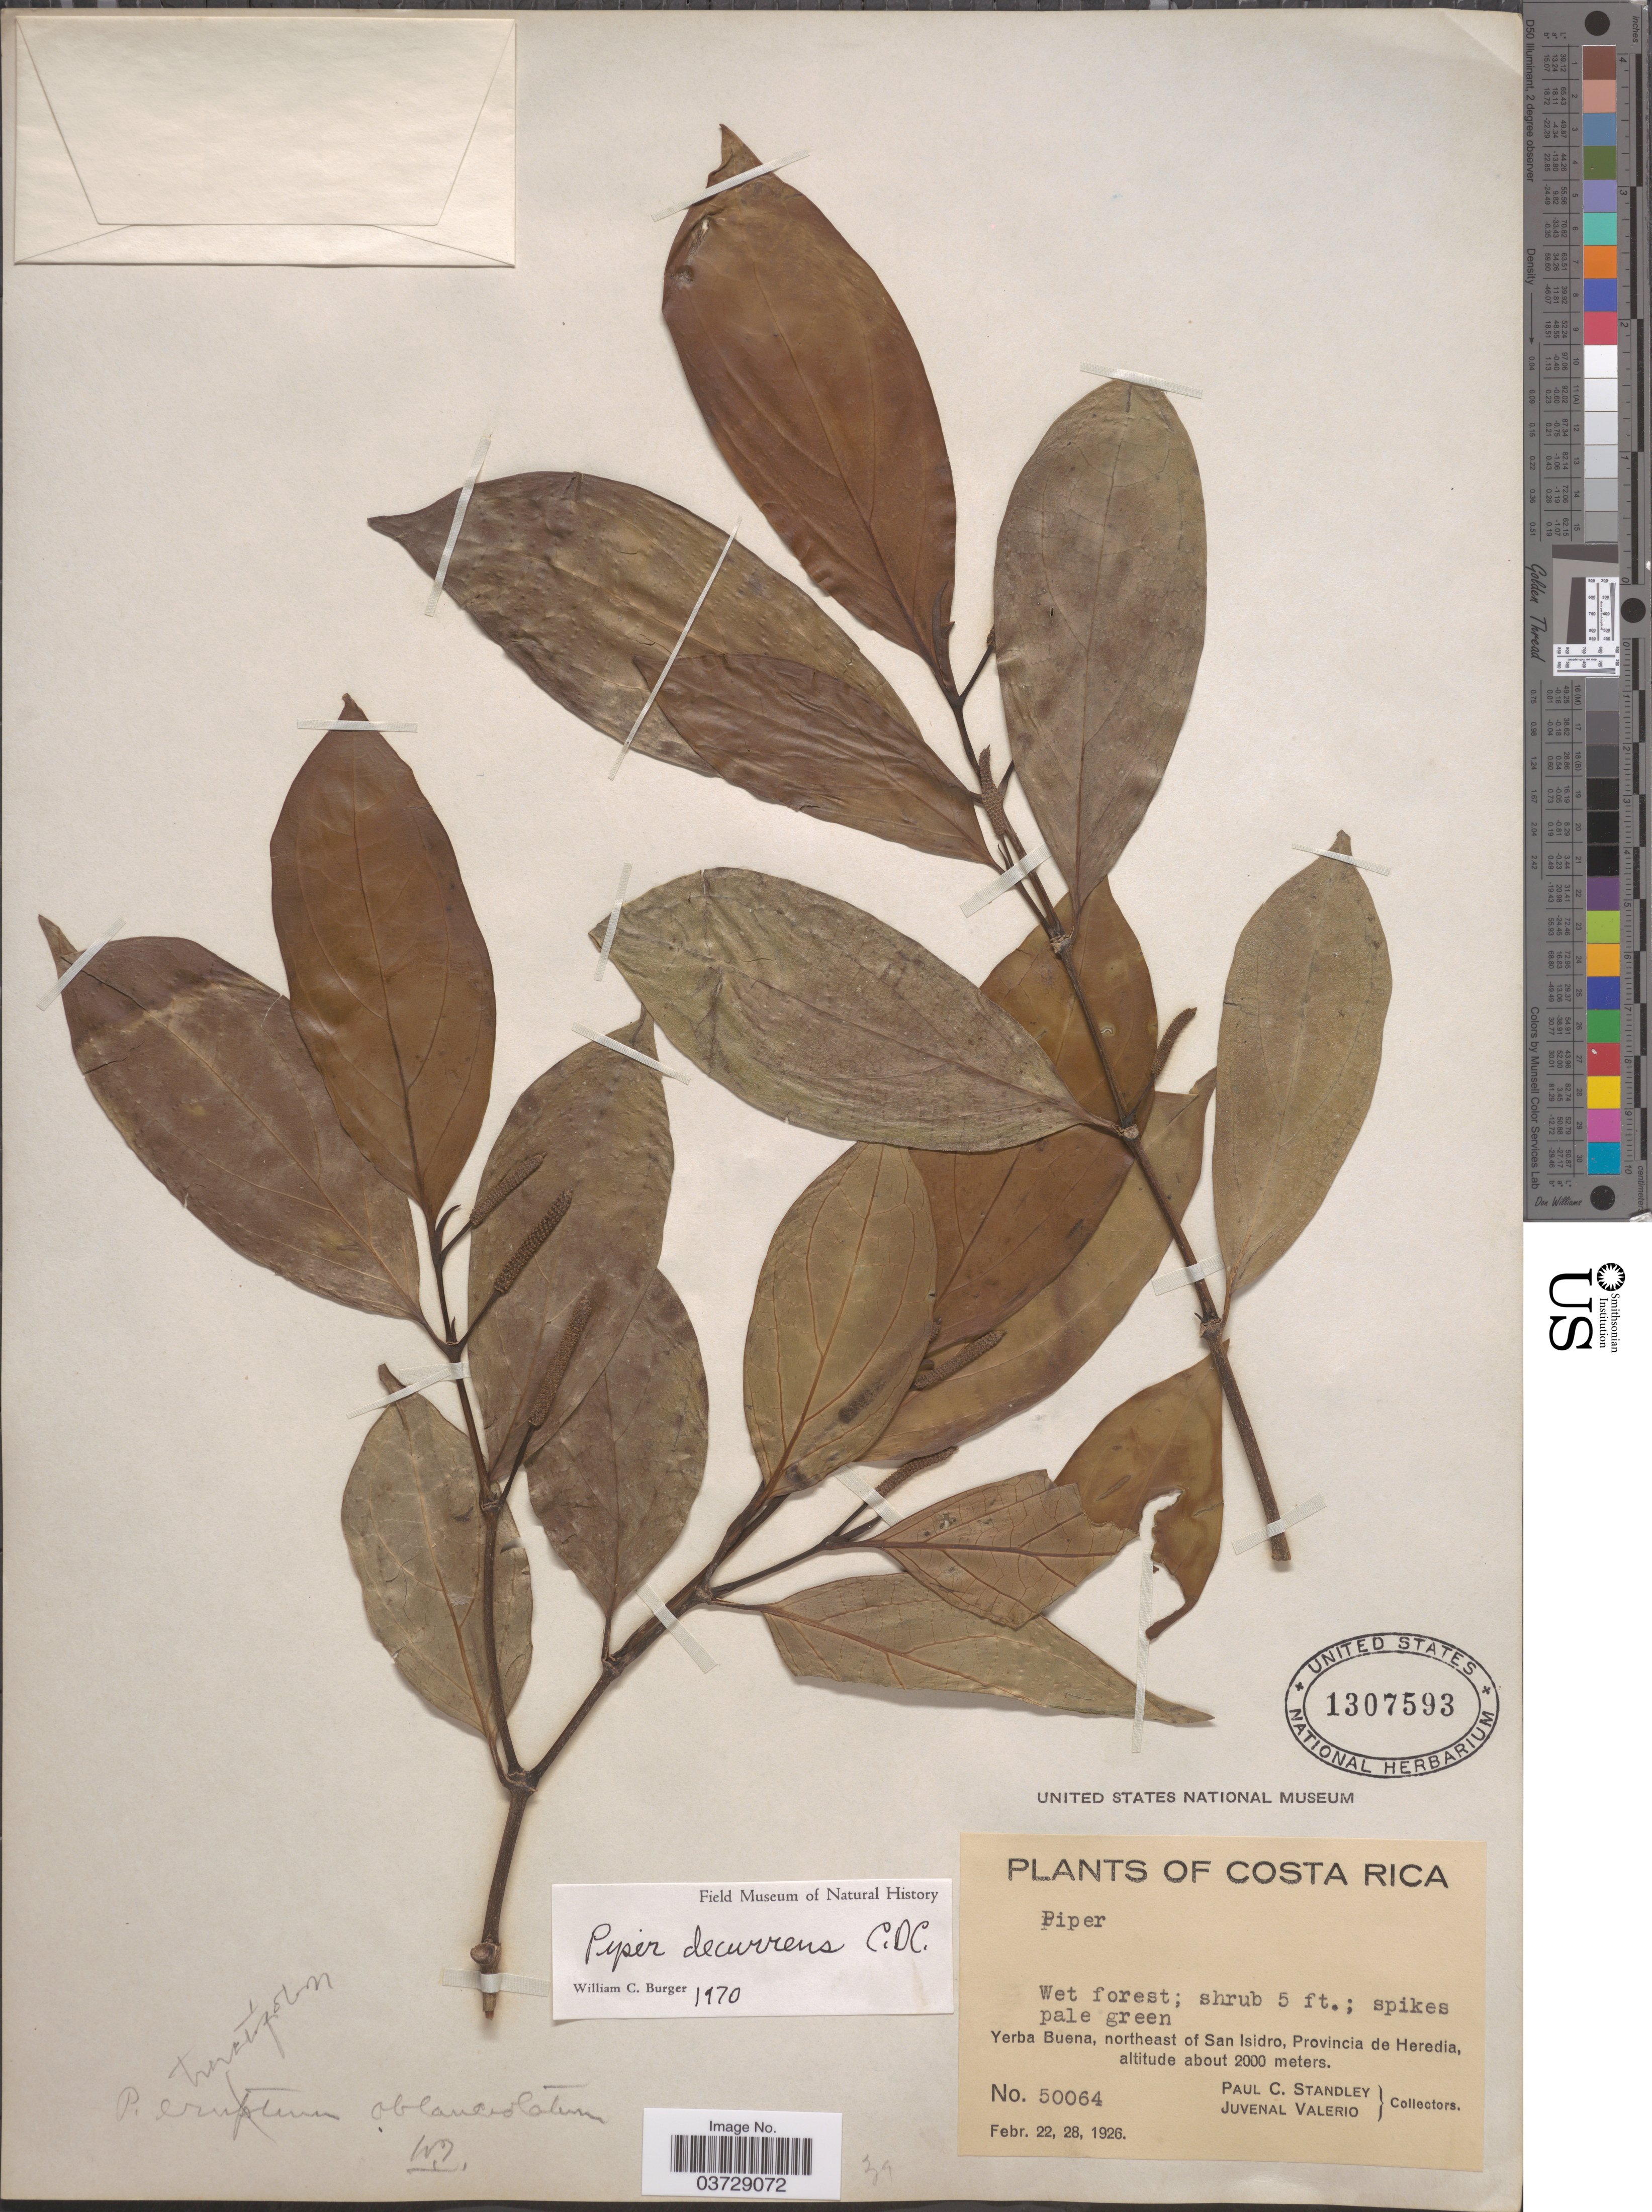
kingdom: Plantae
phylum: Tracheophyta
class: Magnoliopsida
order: Piperales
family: Piperaceae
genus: Piper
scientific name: Piper decurrens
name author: C. DC.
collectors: P. C. Standley & J. Valerio R.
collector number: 50064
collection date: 1926-02-22/1926-02-28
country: Costa Rica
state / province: Heredia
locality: Yerba Buena, northeast of San Isidro.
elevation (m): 2000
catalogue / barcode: US 1307593